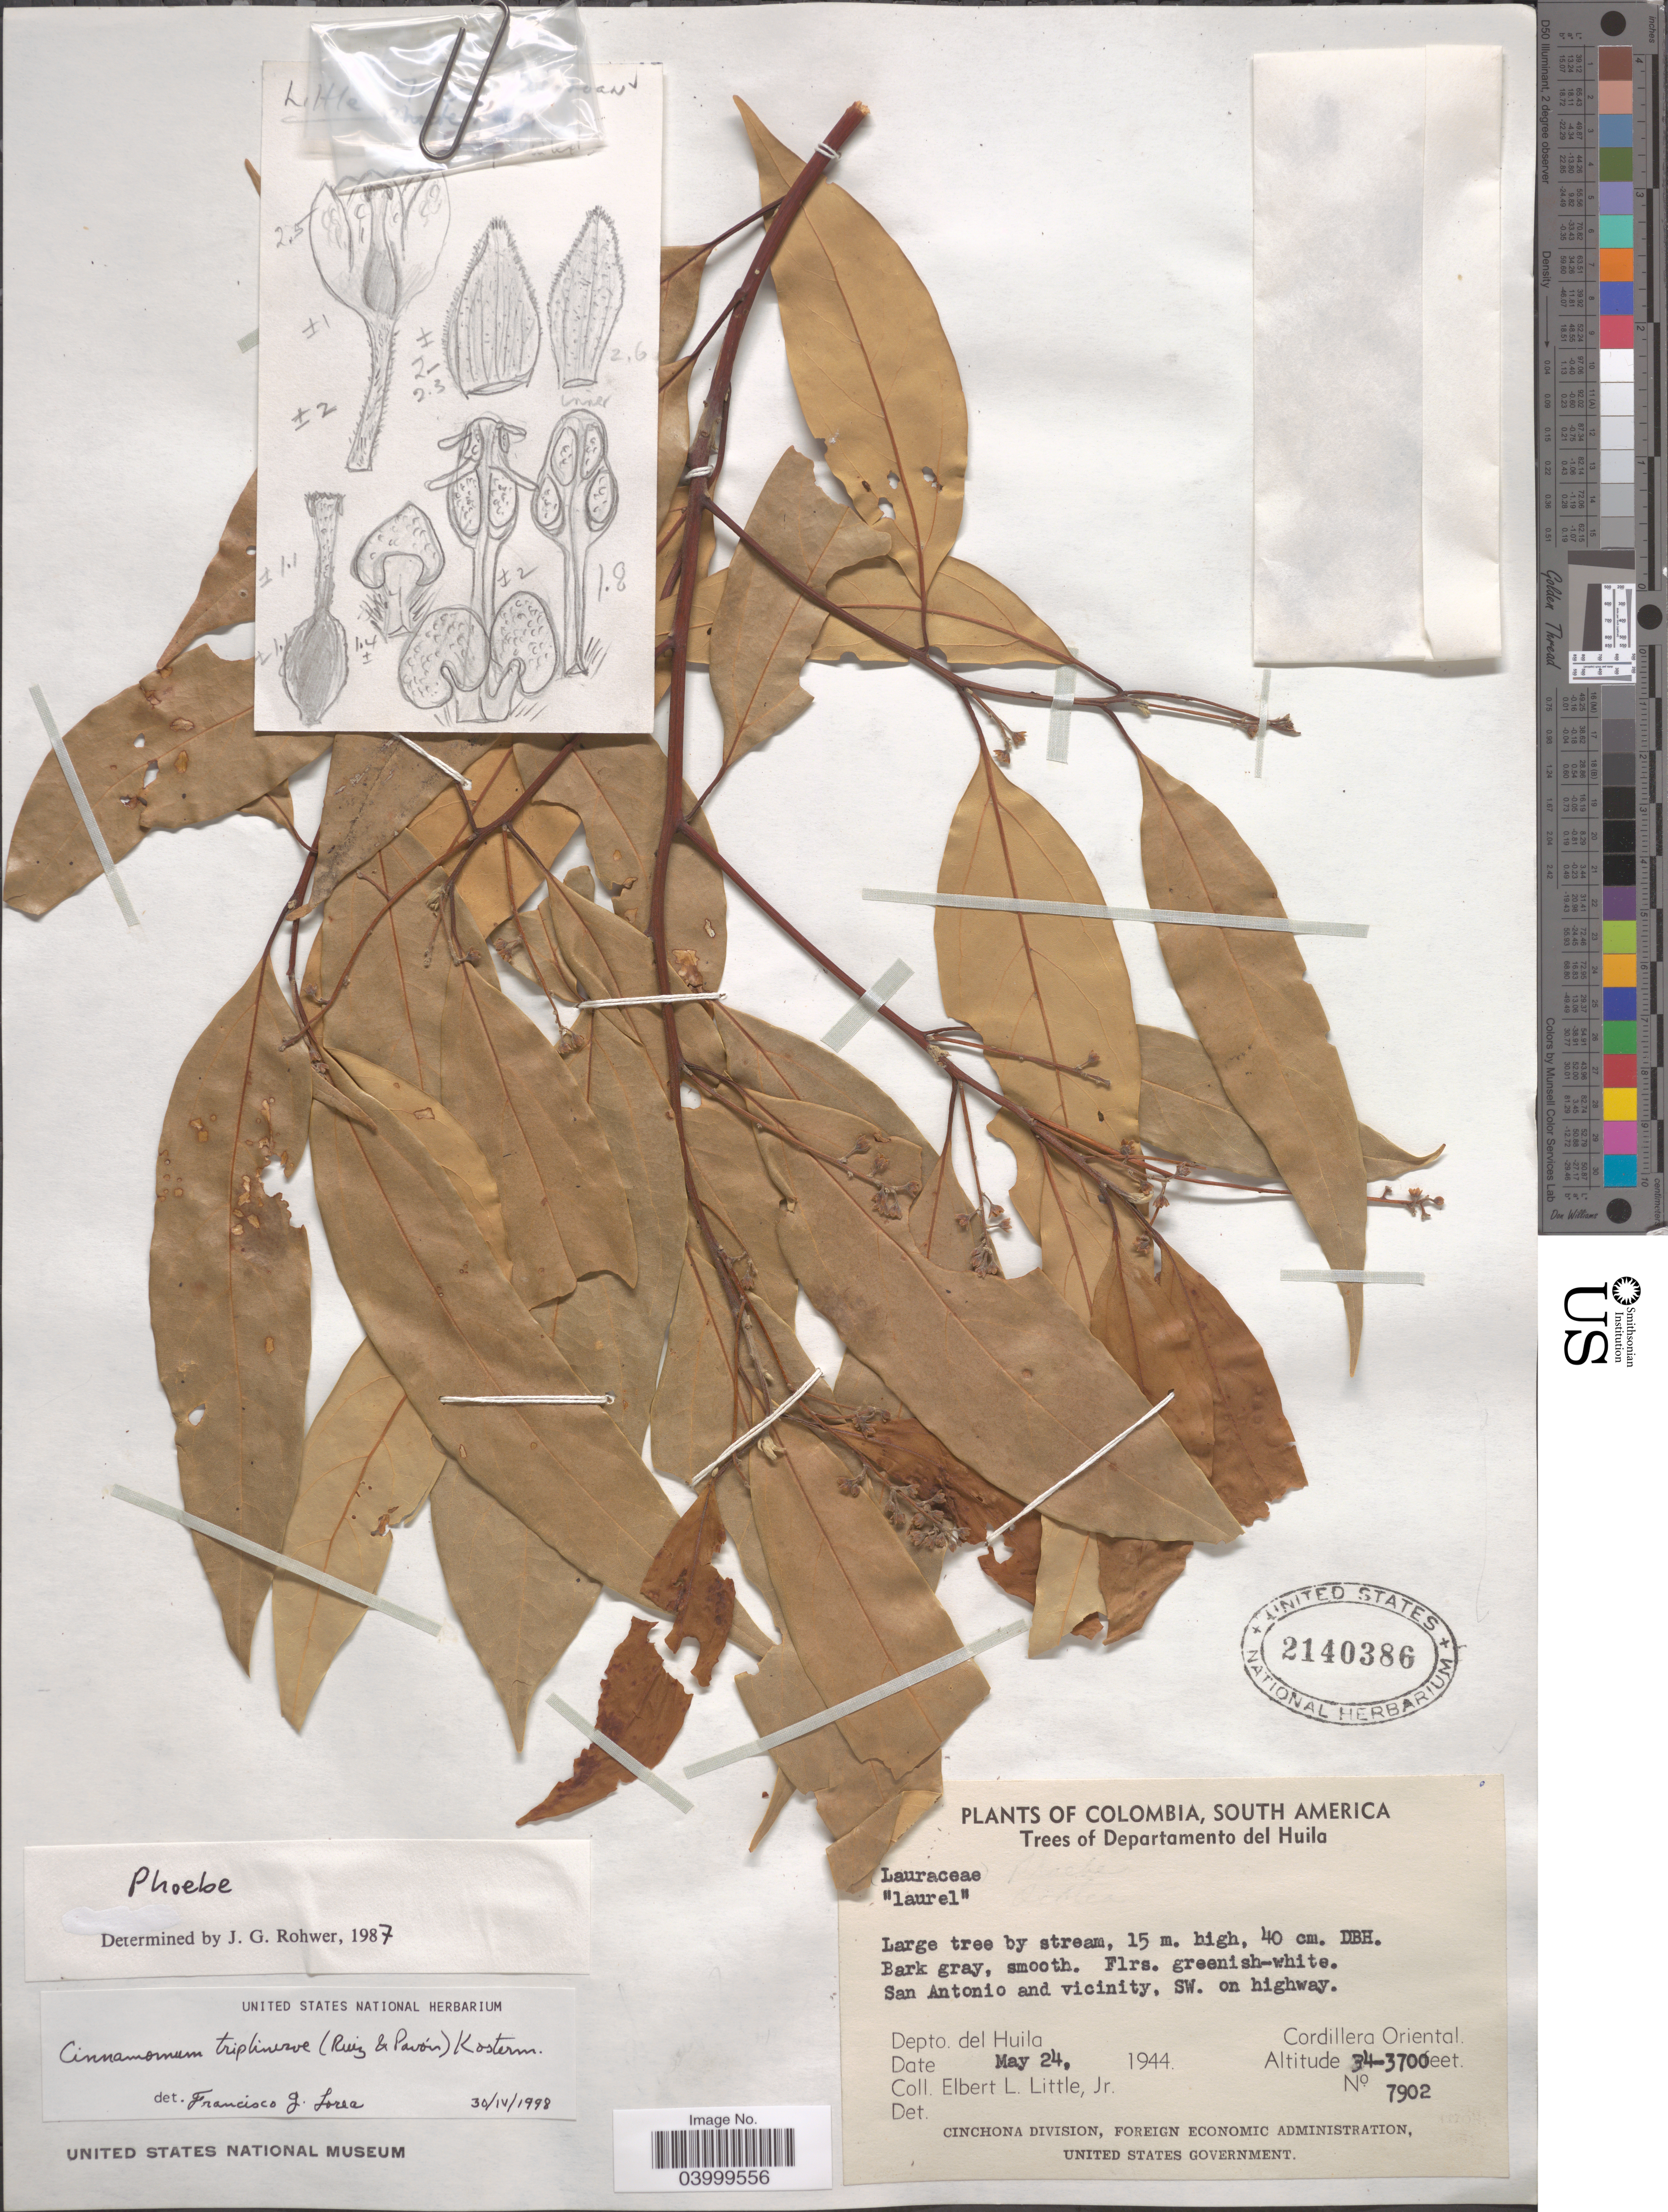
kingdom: Plantae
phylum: Tracheophyta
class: Magnoliopsida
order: Laurales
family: Lauraceae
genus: Cinnamomum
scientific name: Cinnamomum triplinerve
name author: (Ruiz & Pav.) Kosterm.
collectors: E. L. Little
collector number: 7902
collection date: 1944-05-24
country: Colombia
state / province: Huila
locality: Departamento del Huila. San Antonio and vicinity, SW. on highway. Depto. del Huila. Cordillera Oriental.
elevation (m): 1036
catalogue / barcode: US 2140386